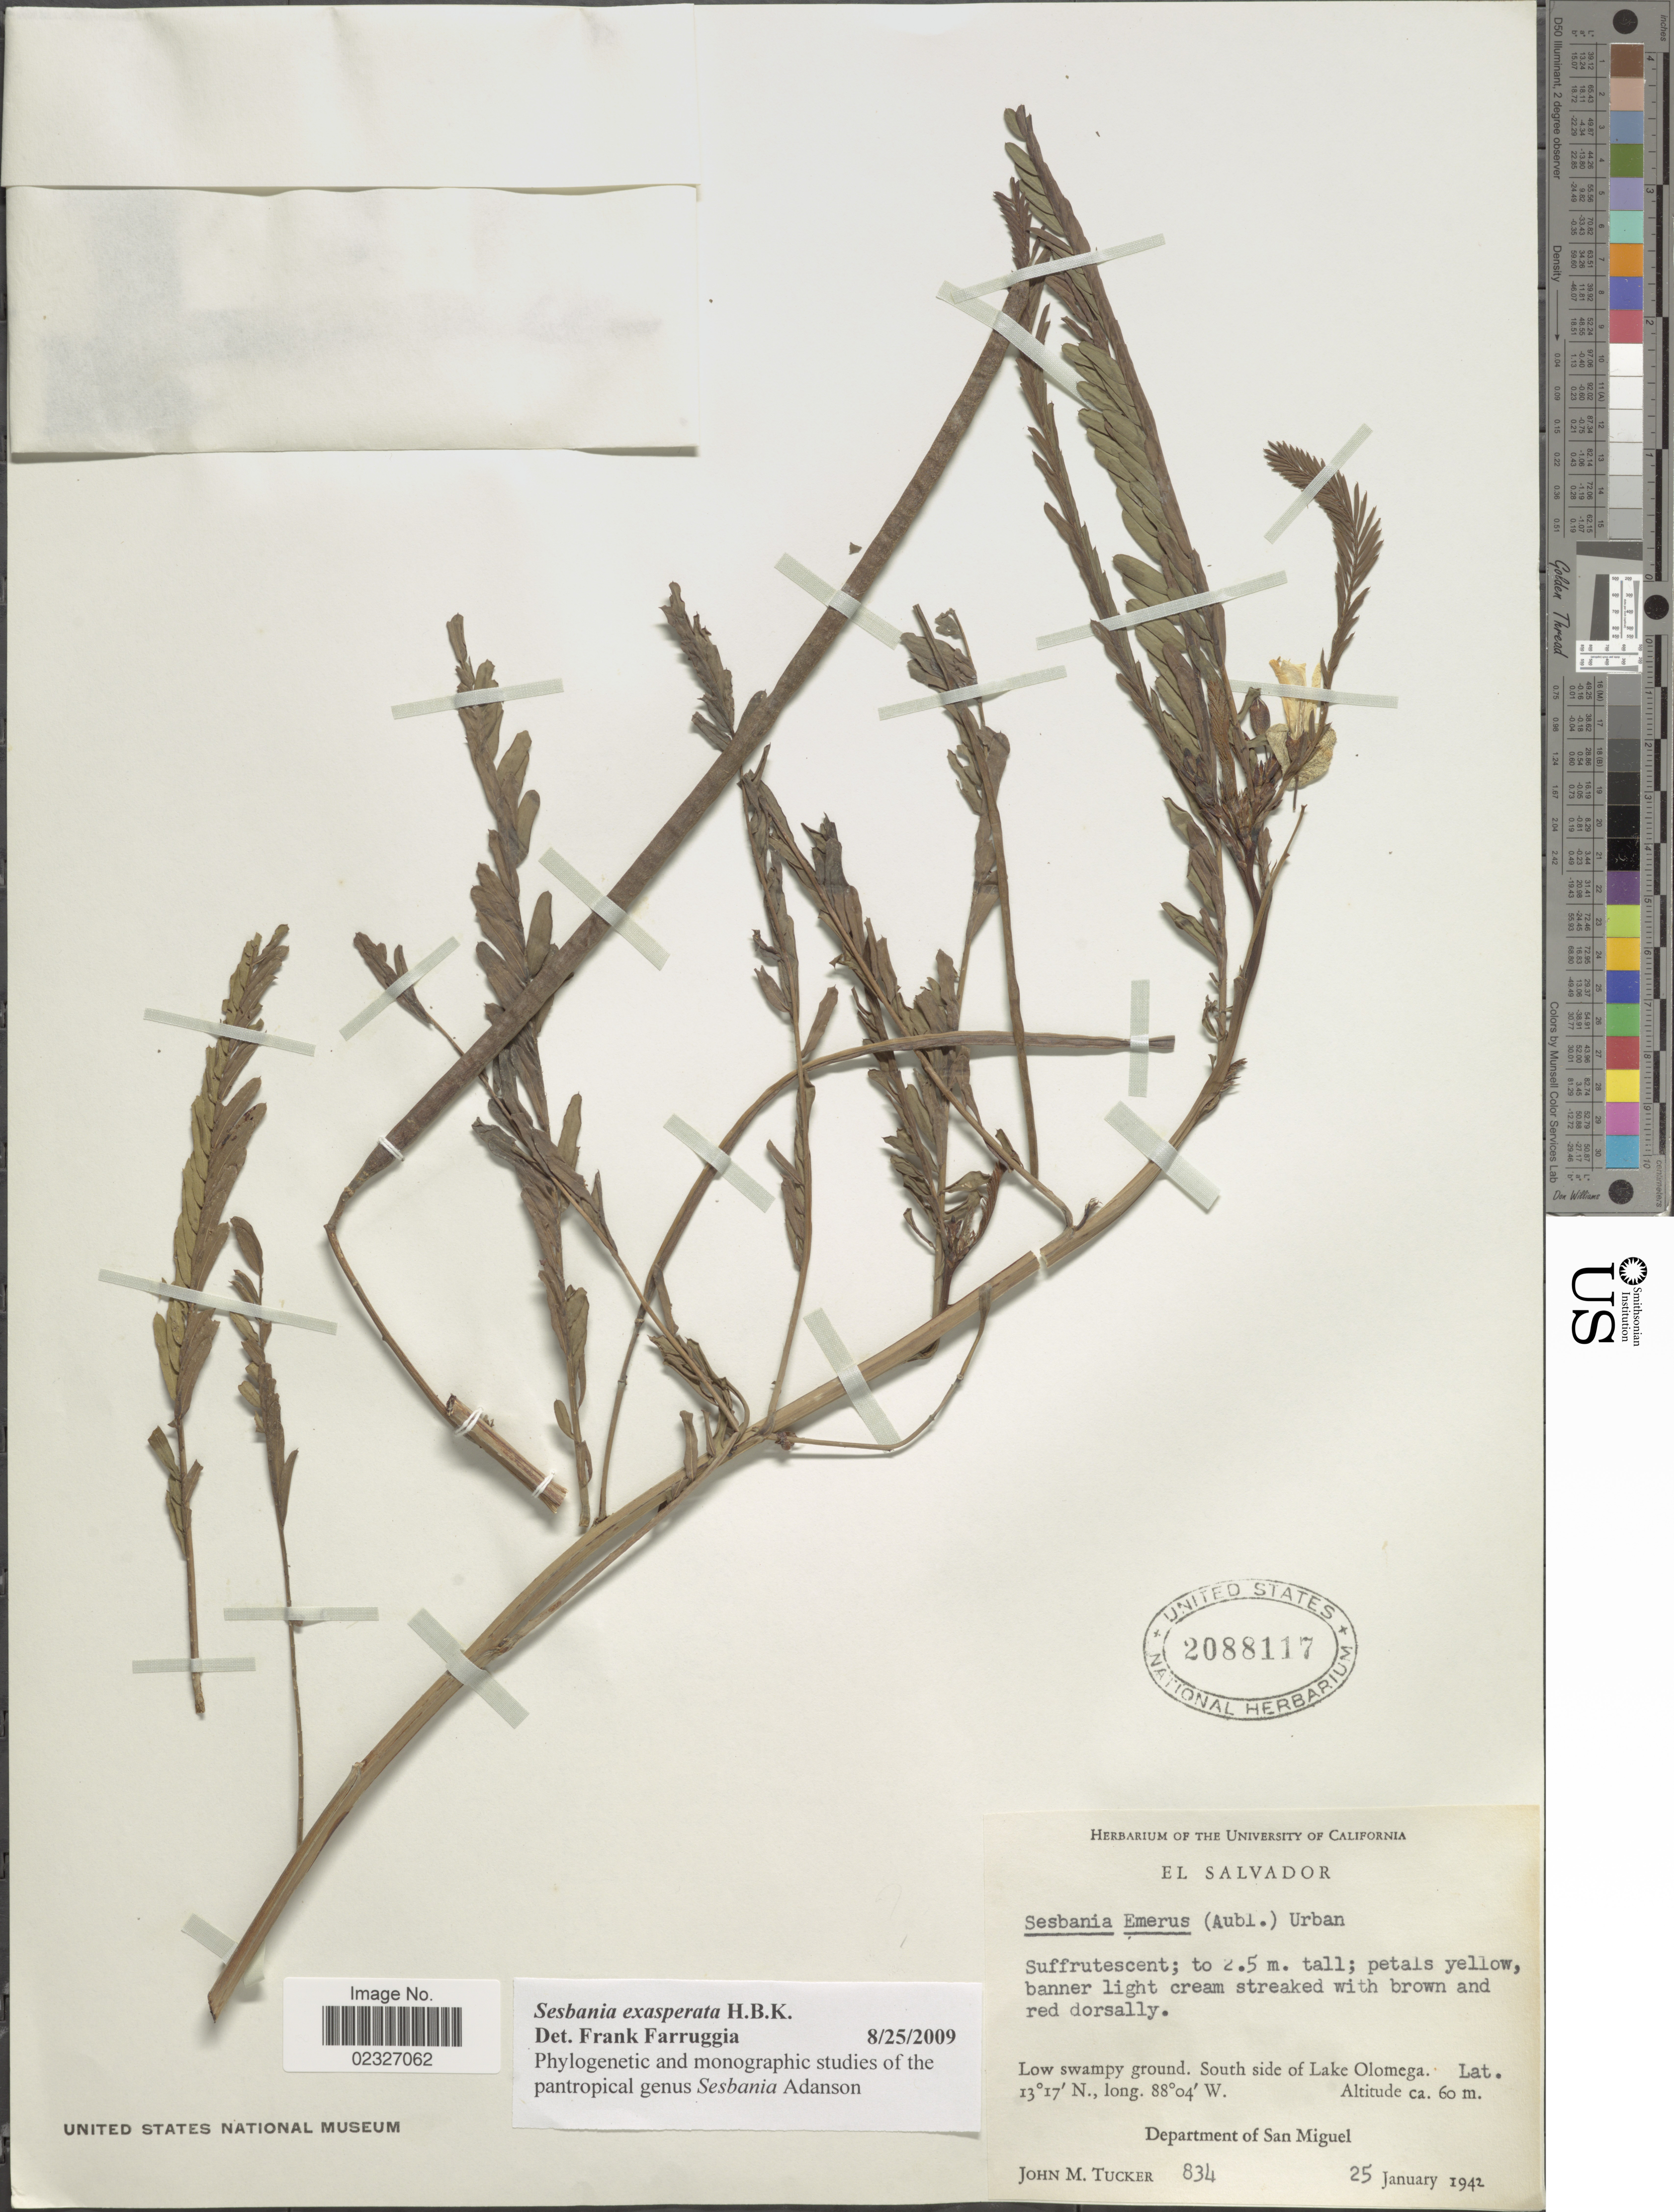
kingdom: Plantae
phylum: Tracheophyta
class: Magnoliopsida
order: Fabales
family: Fabaceae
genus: Sesbania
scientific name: Sesbania exasperata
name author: Kunth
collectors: J. M. Tucker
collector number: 834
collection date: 1942-01-25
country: El Salvador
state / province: San Miguel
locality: Low swampy ground. South side of Lake Olomega, Departmnent of San Miguel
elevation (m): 60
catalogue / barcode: US 2088117